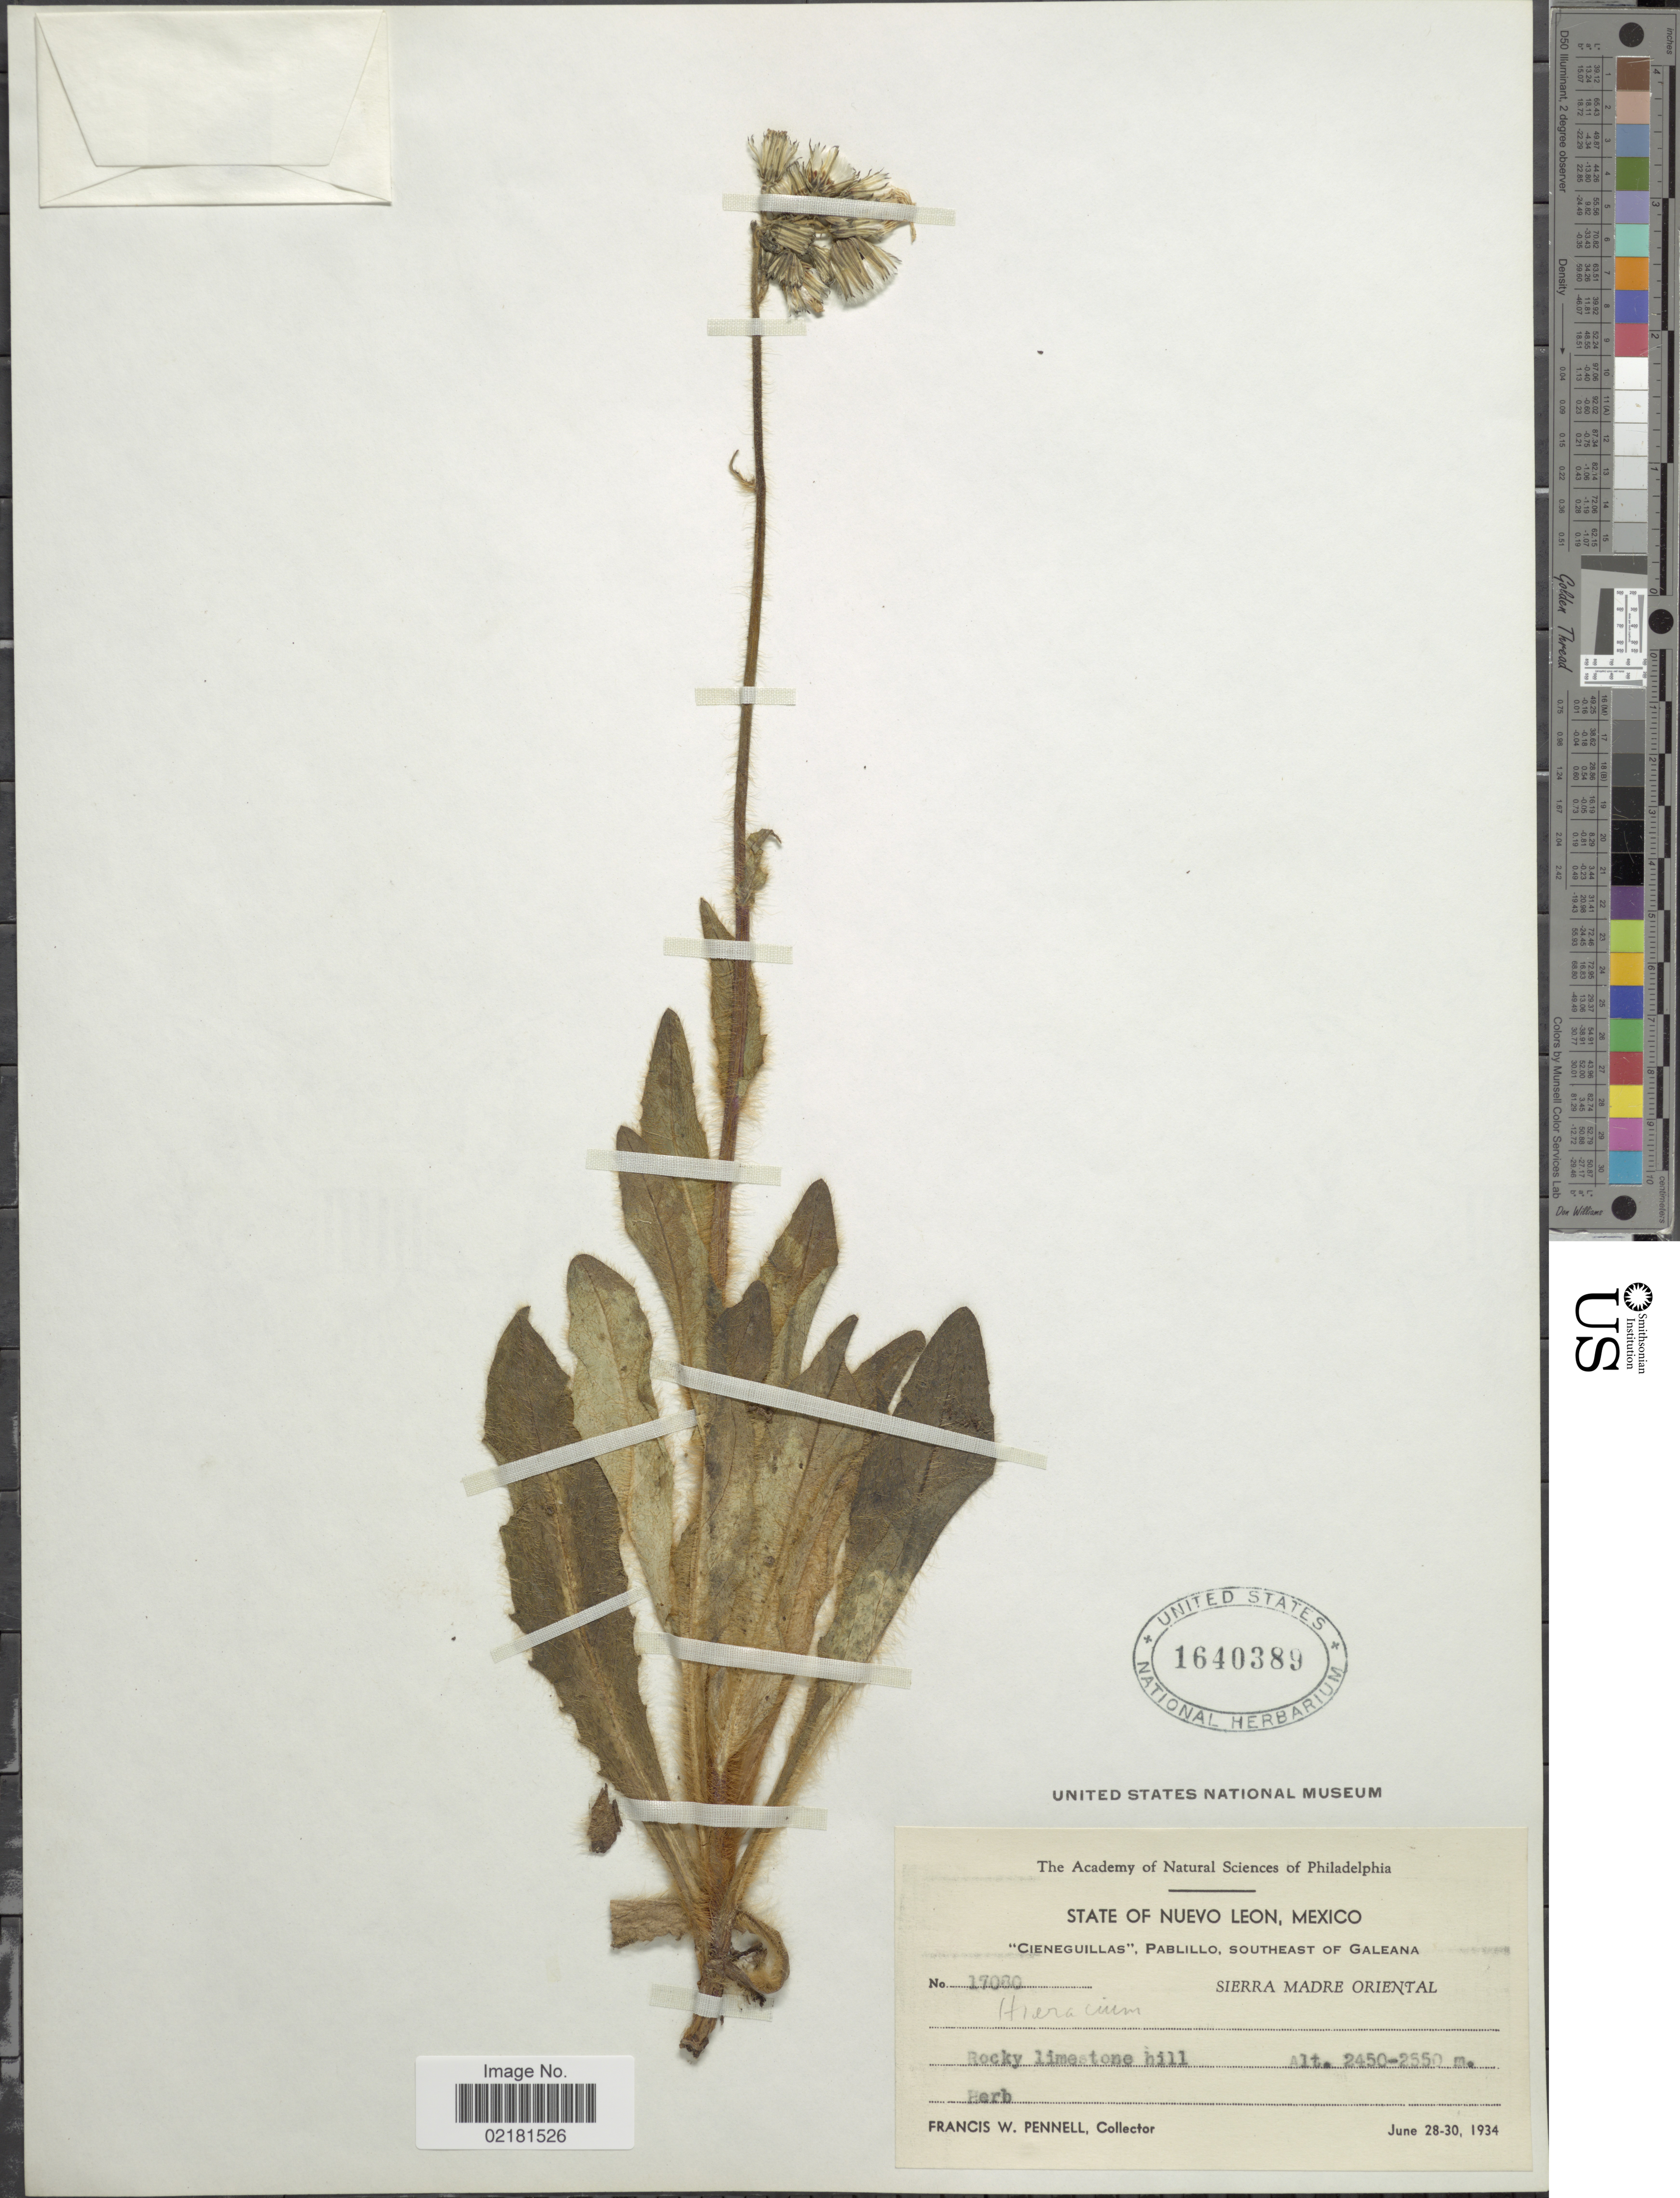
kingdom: Plantae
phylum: Tracheophyta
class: Magnoliopsida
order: Asterales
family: Asteraceae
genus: Hieracium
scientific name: Hieracium repandulare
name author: Druce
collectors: F. W. Pennell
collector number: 17080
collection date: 1934-06-28/1934-06-30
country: Mexico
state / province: Nuevo León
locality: Cieneguillas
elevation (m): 2450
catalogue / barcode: US 1640389